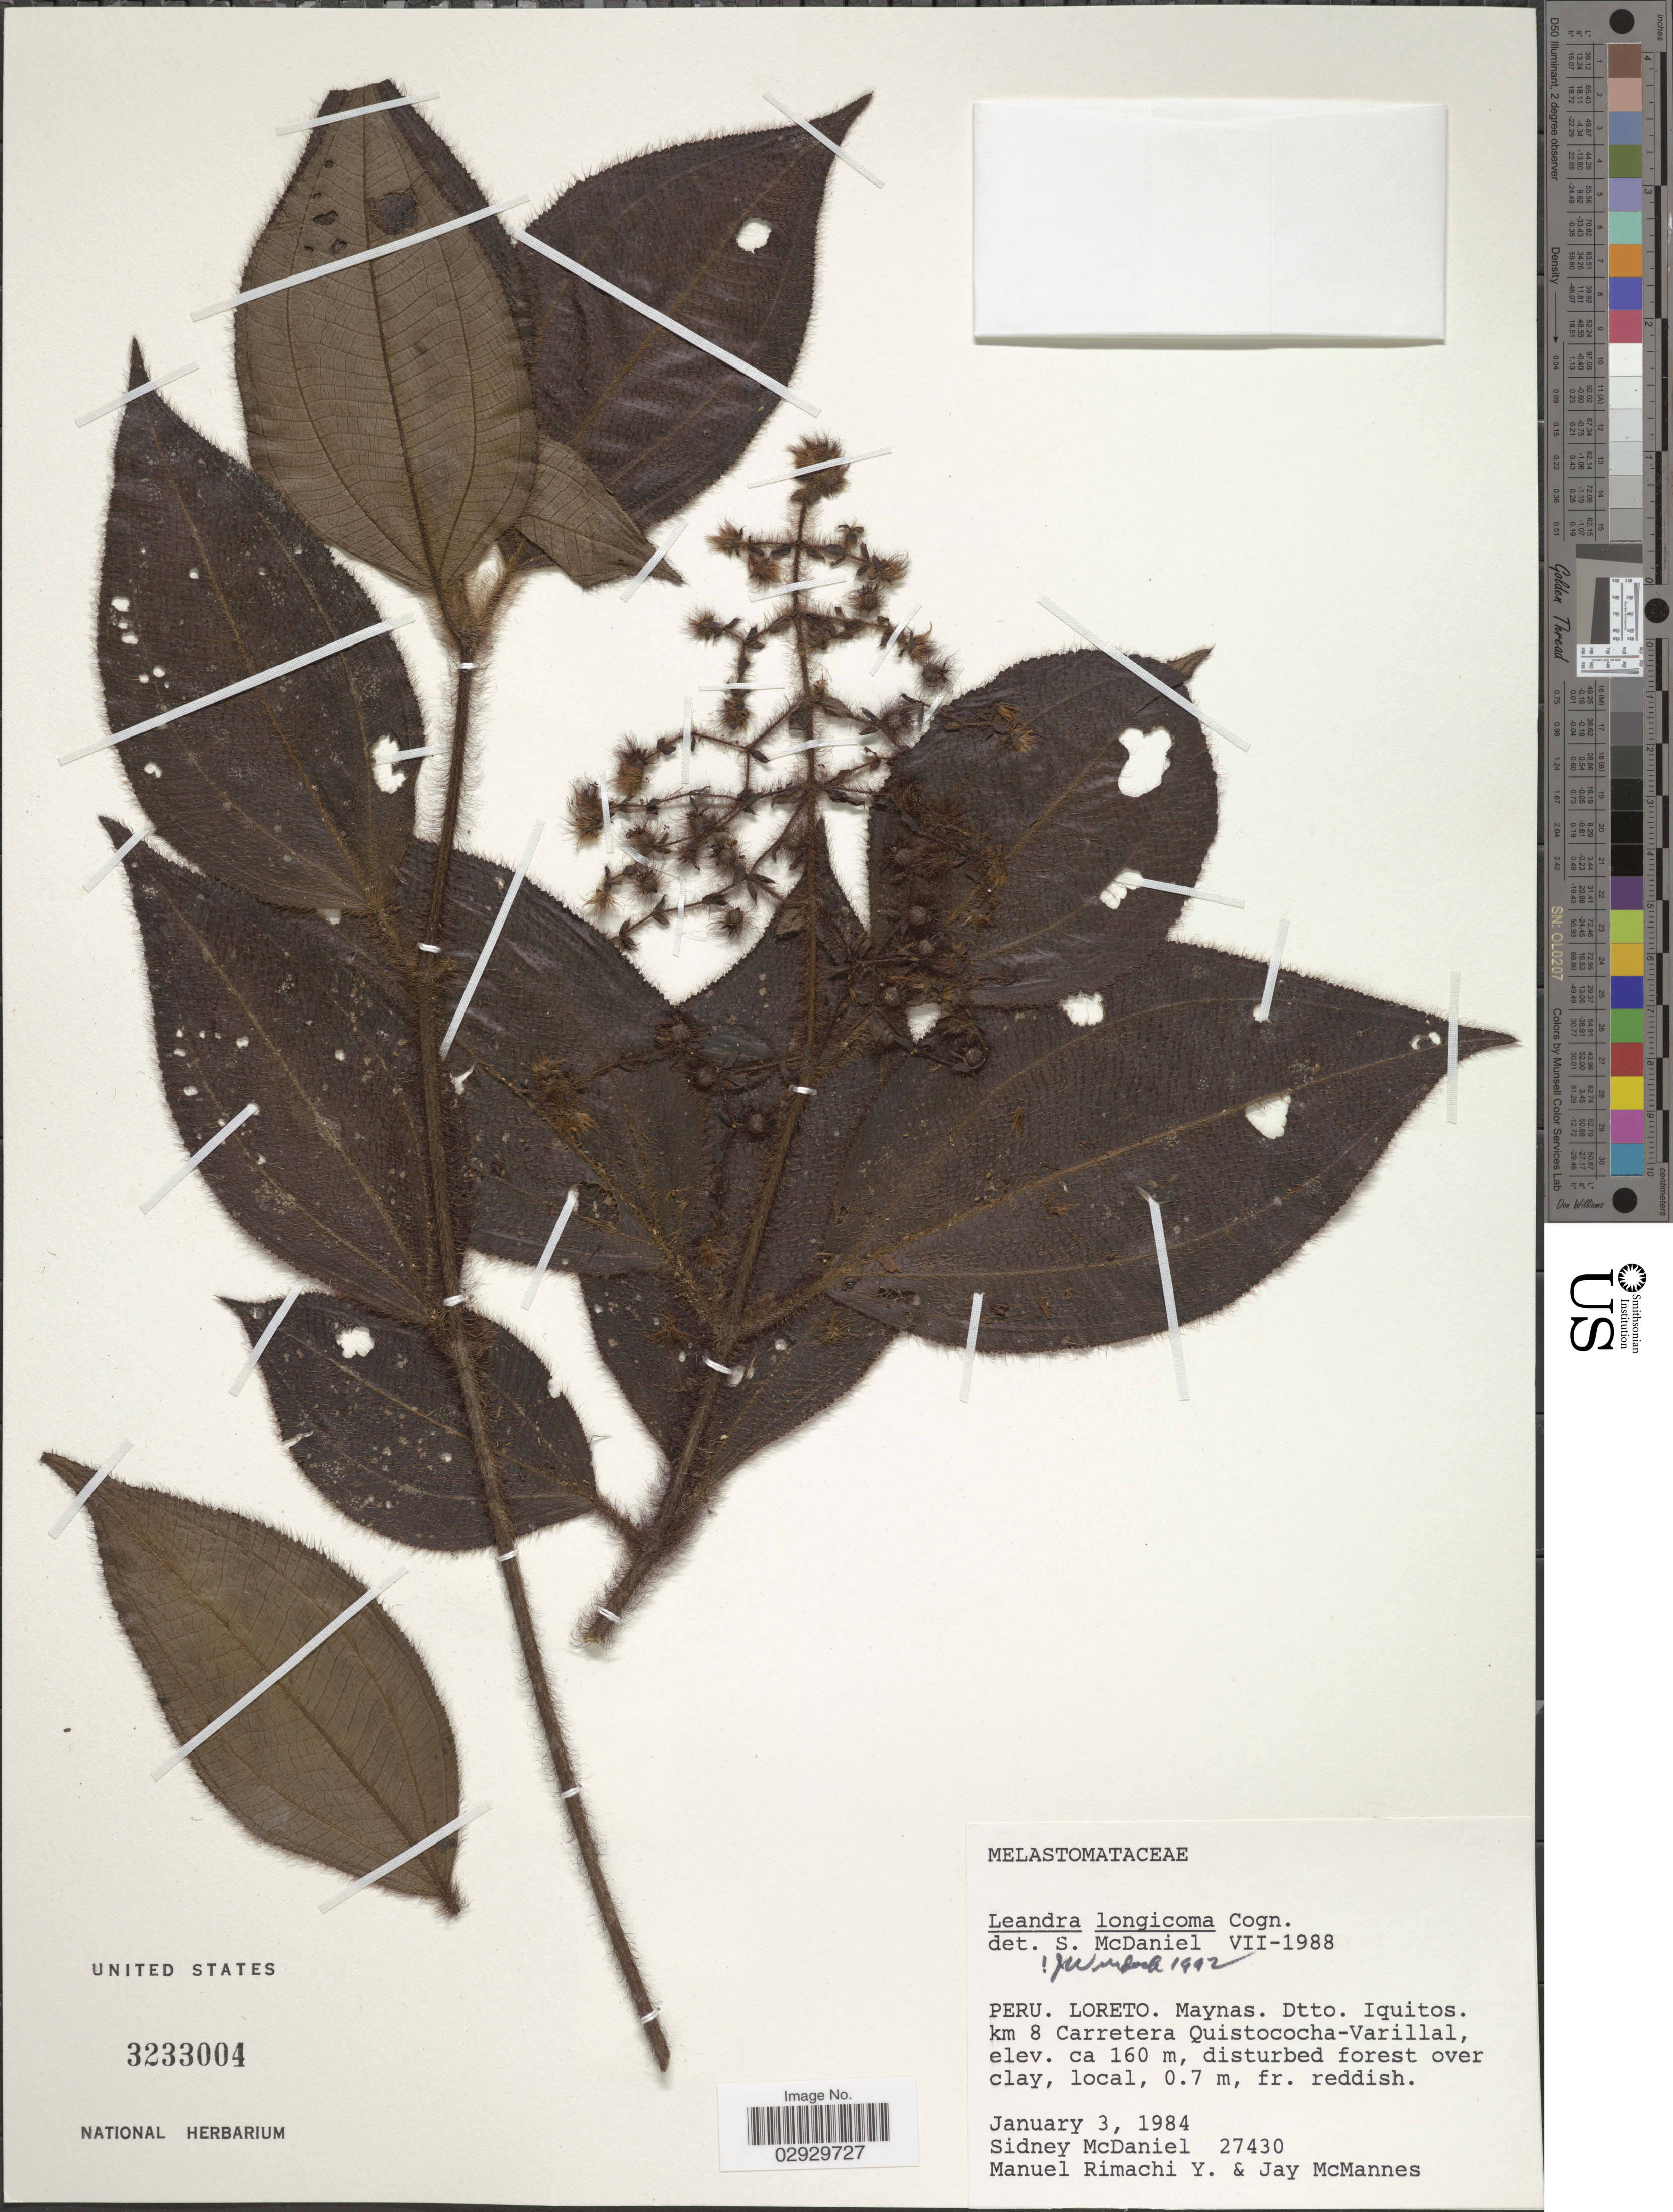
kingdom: Plantae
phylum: Tracheophyta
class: Magnoliopsida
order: Myrtales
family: Melastomataceae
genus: Leandra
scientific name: Leandra longicoma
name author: Cogn.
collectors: S. McDaniel, M. Rimachi Y. & J. McMannes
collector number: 27430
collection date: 1984-01-03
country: Peru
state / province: Loreto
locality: Maynas. Dtto. Iquitos. km 8 Carretera Quistocococha-Varillal.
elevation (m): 160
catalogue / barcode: US 3233004